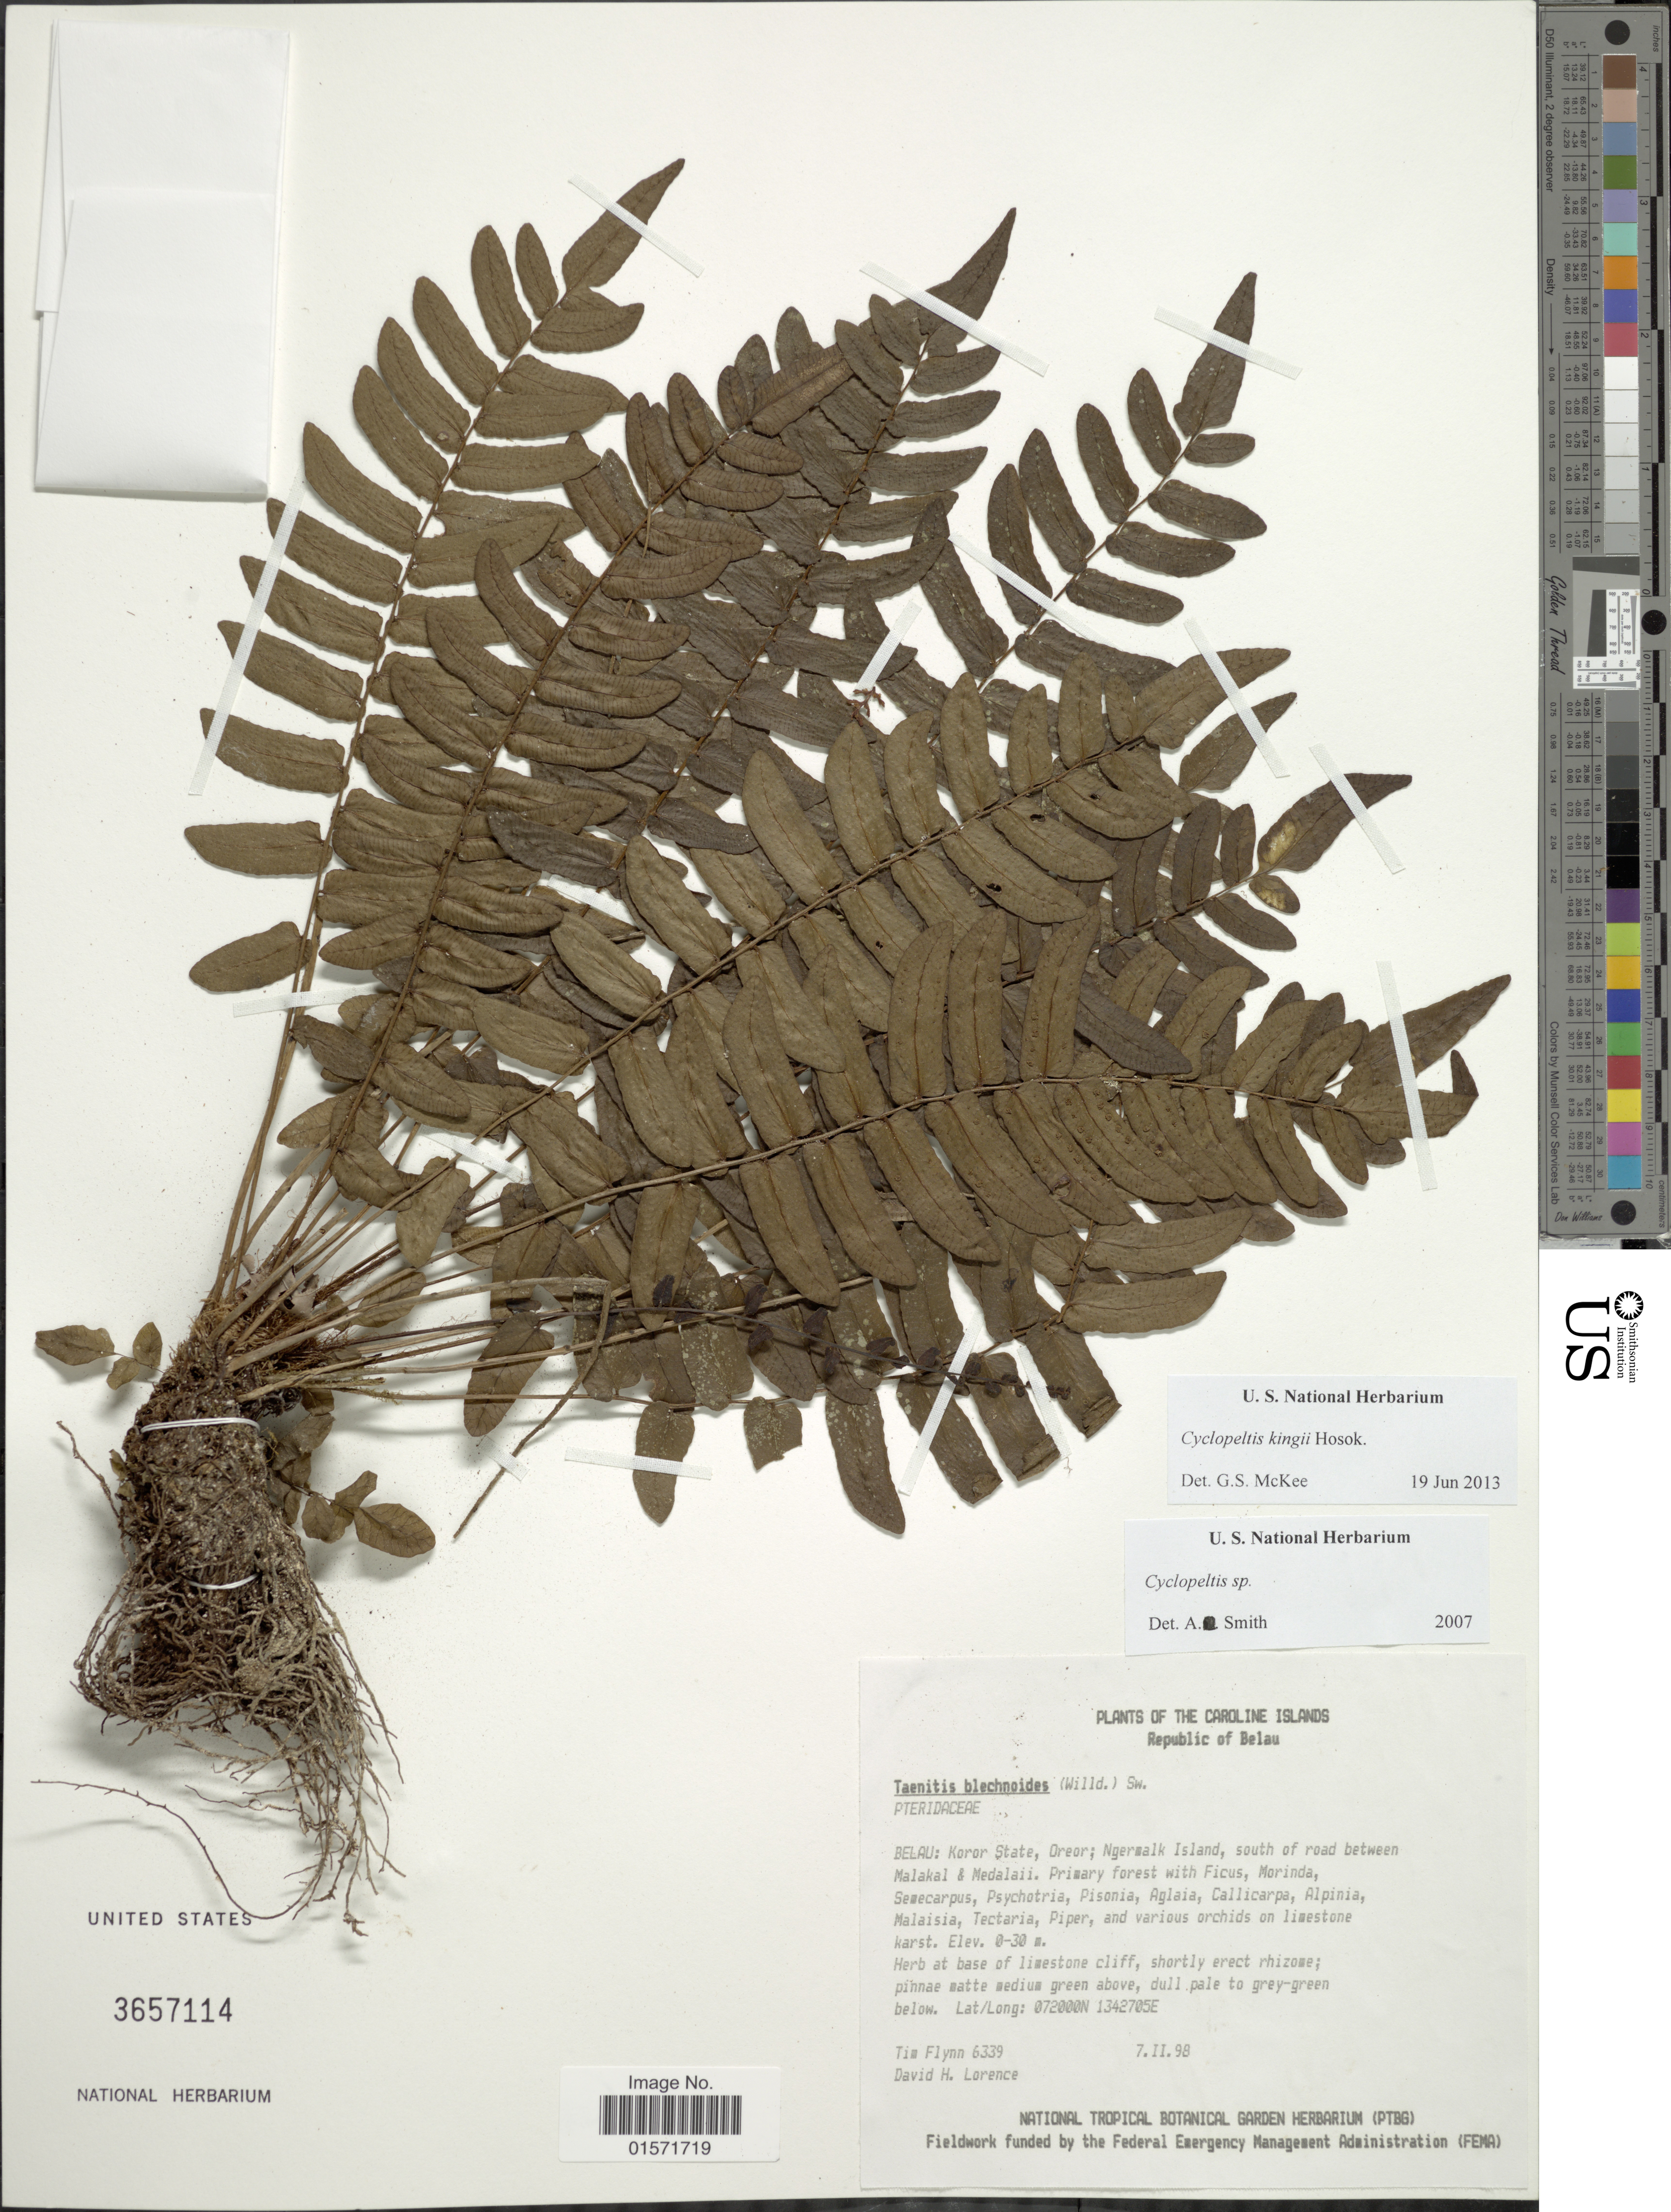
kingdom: Plantae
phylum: Tracheophyta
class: Polypodiopsida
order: Polypodiales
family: Lomariopsidaceae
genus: Cyclopeltis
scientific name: Cyclopeltis kingii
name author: (Hance) Hosok.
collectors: T. W. Flynn & D. Lorence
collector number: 6339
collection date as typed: Transcribed d/m/y: 7/2/98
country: Palau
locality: The Caroline Islands. Republic of Belau. Koror State, Oreor: Ngerwalk Island, south of road between Malakal & Medalaii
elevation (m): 0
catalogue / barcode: US 3657114